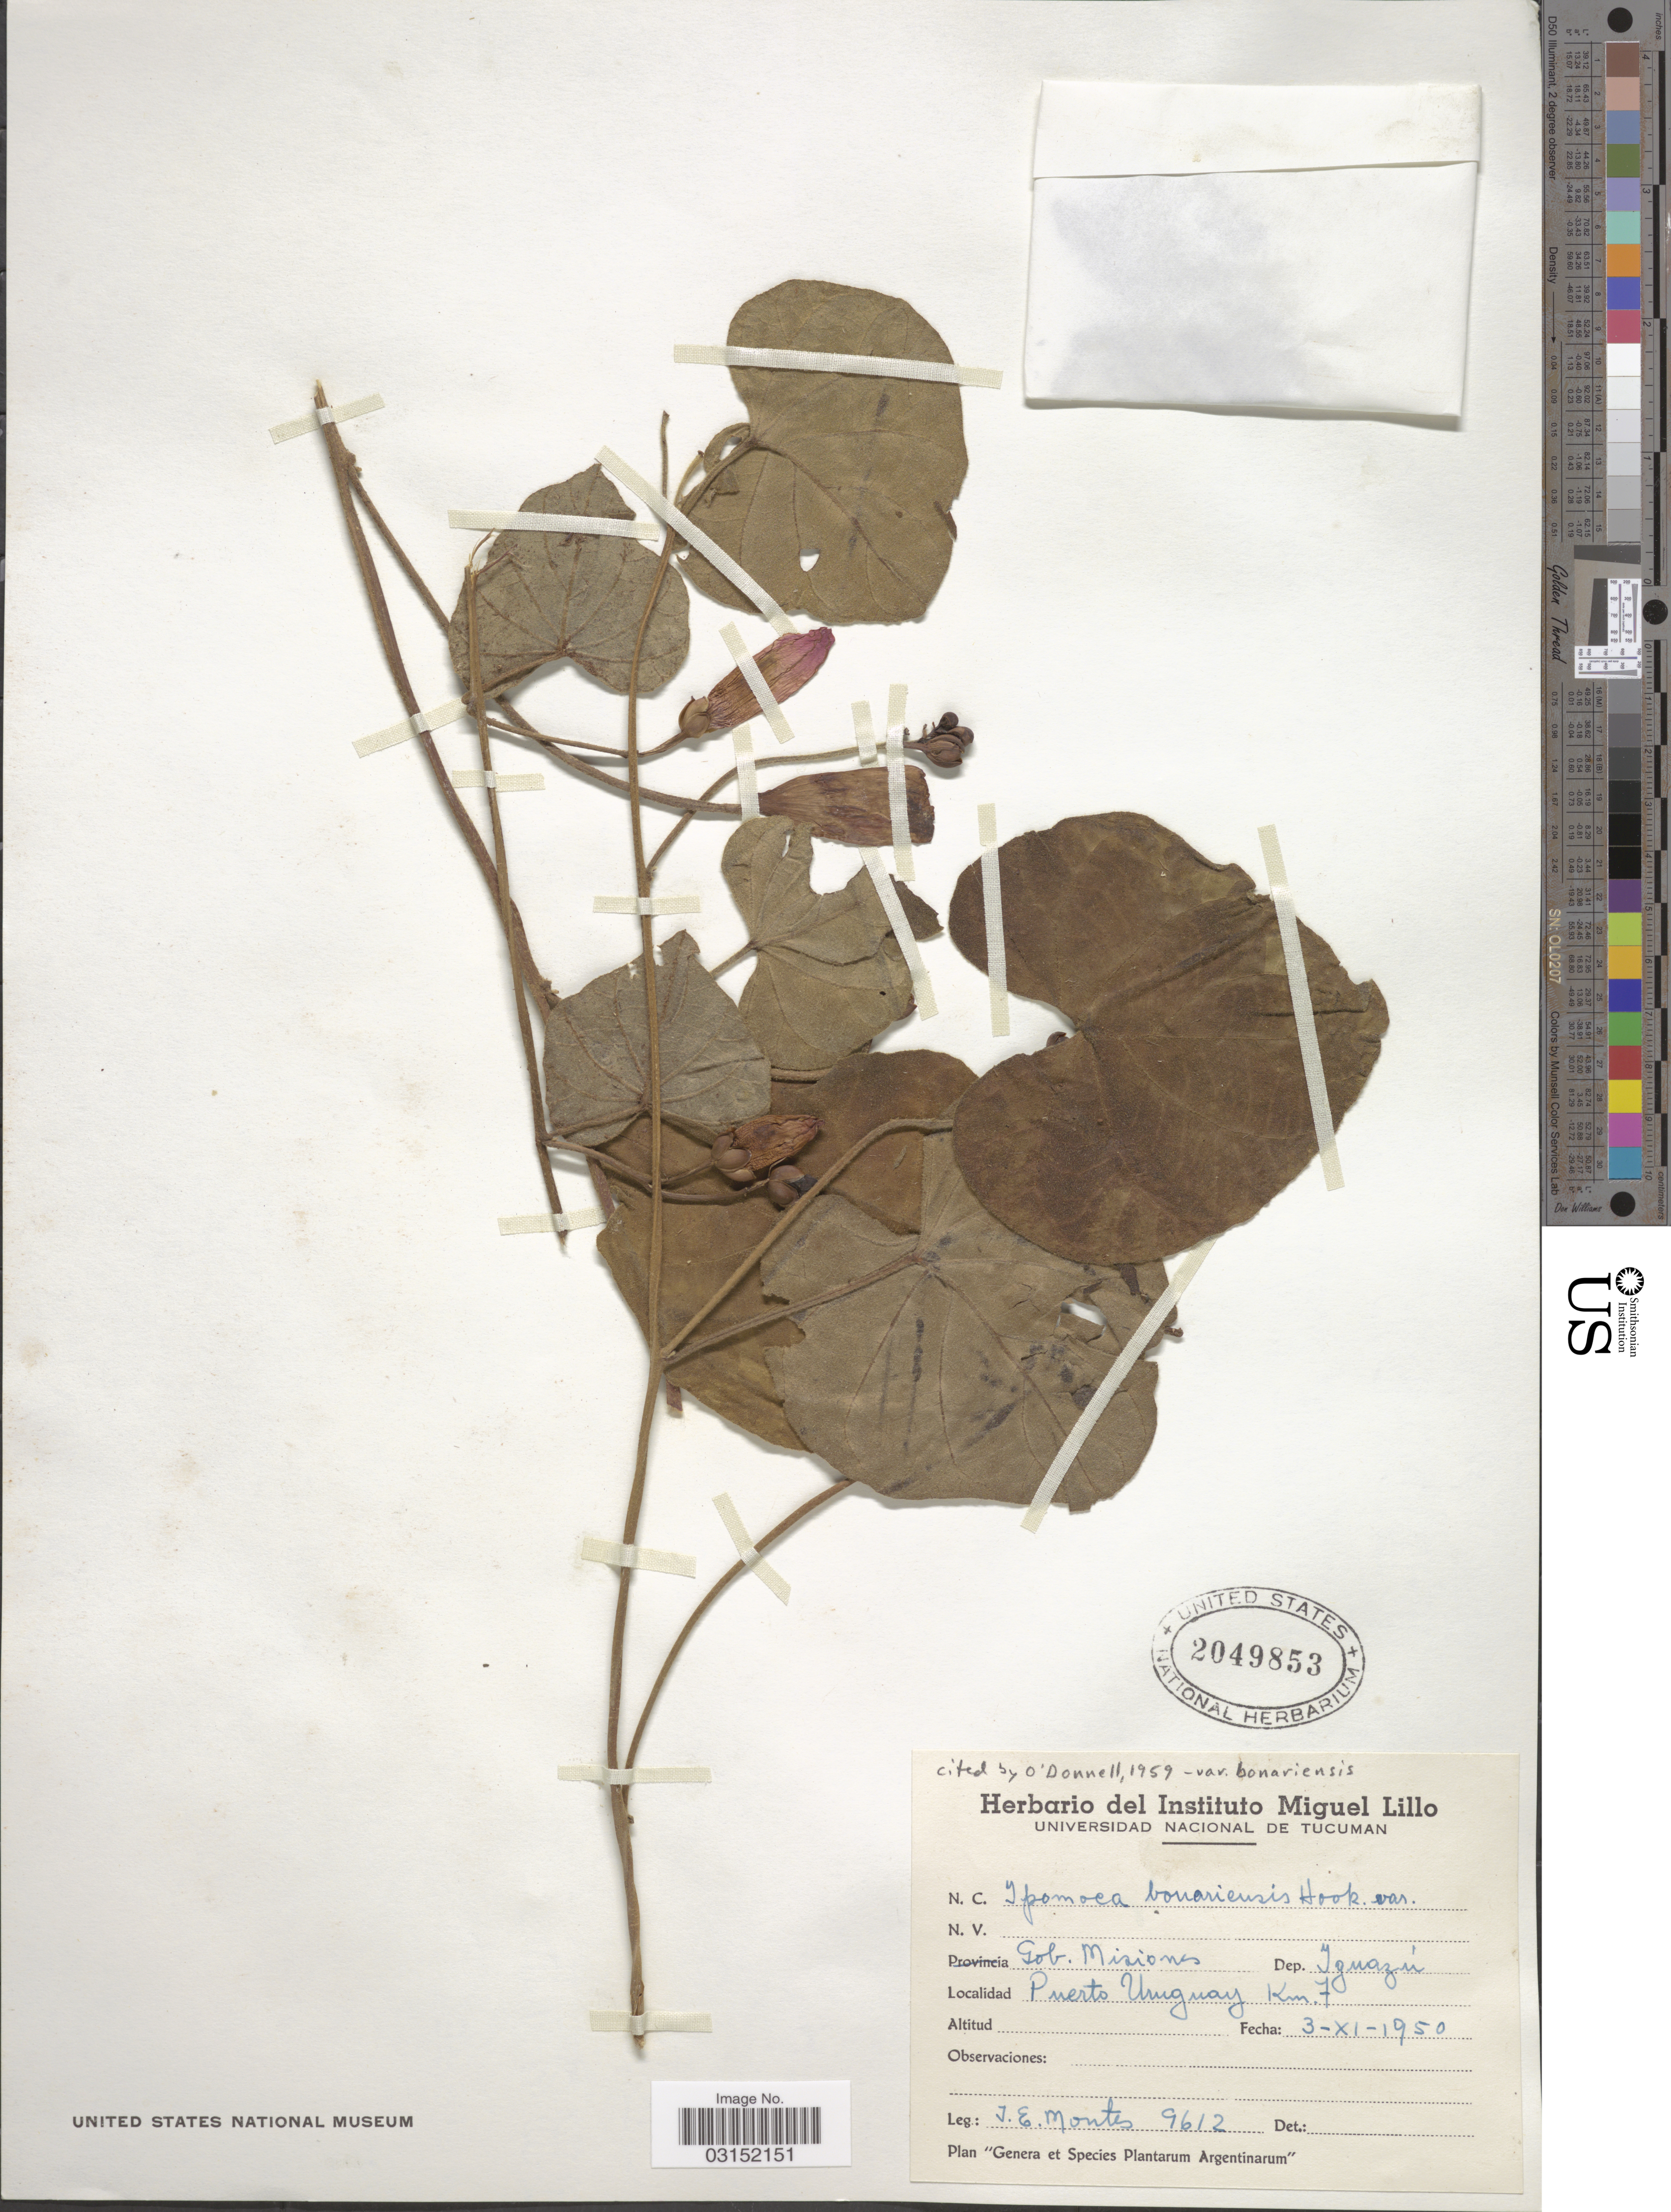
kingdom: Plantae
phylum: Tracheophyta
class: Magnoliopsida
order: Solanales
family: Convolvulaceae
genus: Ipomoea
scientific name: Ipomoea bonariensis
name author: Hook.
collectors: J. E. Montes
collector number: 9612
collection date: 1950-10-03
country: Argentina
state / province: Misiones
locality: Gob. Misiones, Dep. Iguazú, Puerto Uruguay Km. 7.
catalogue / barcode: US 2049853